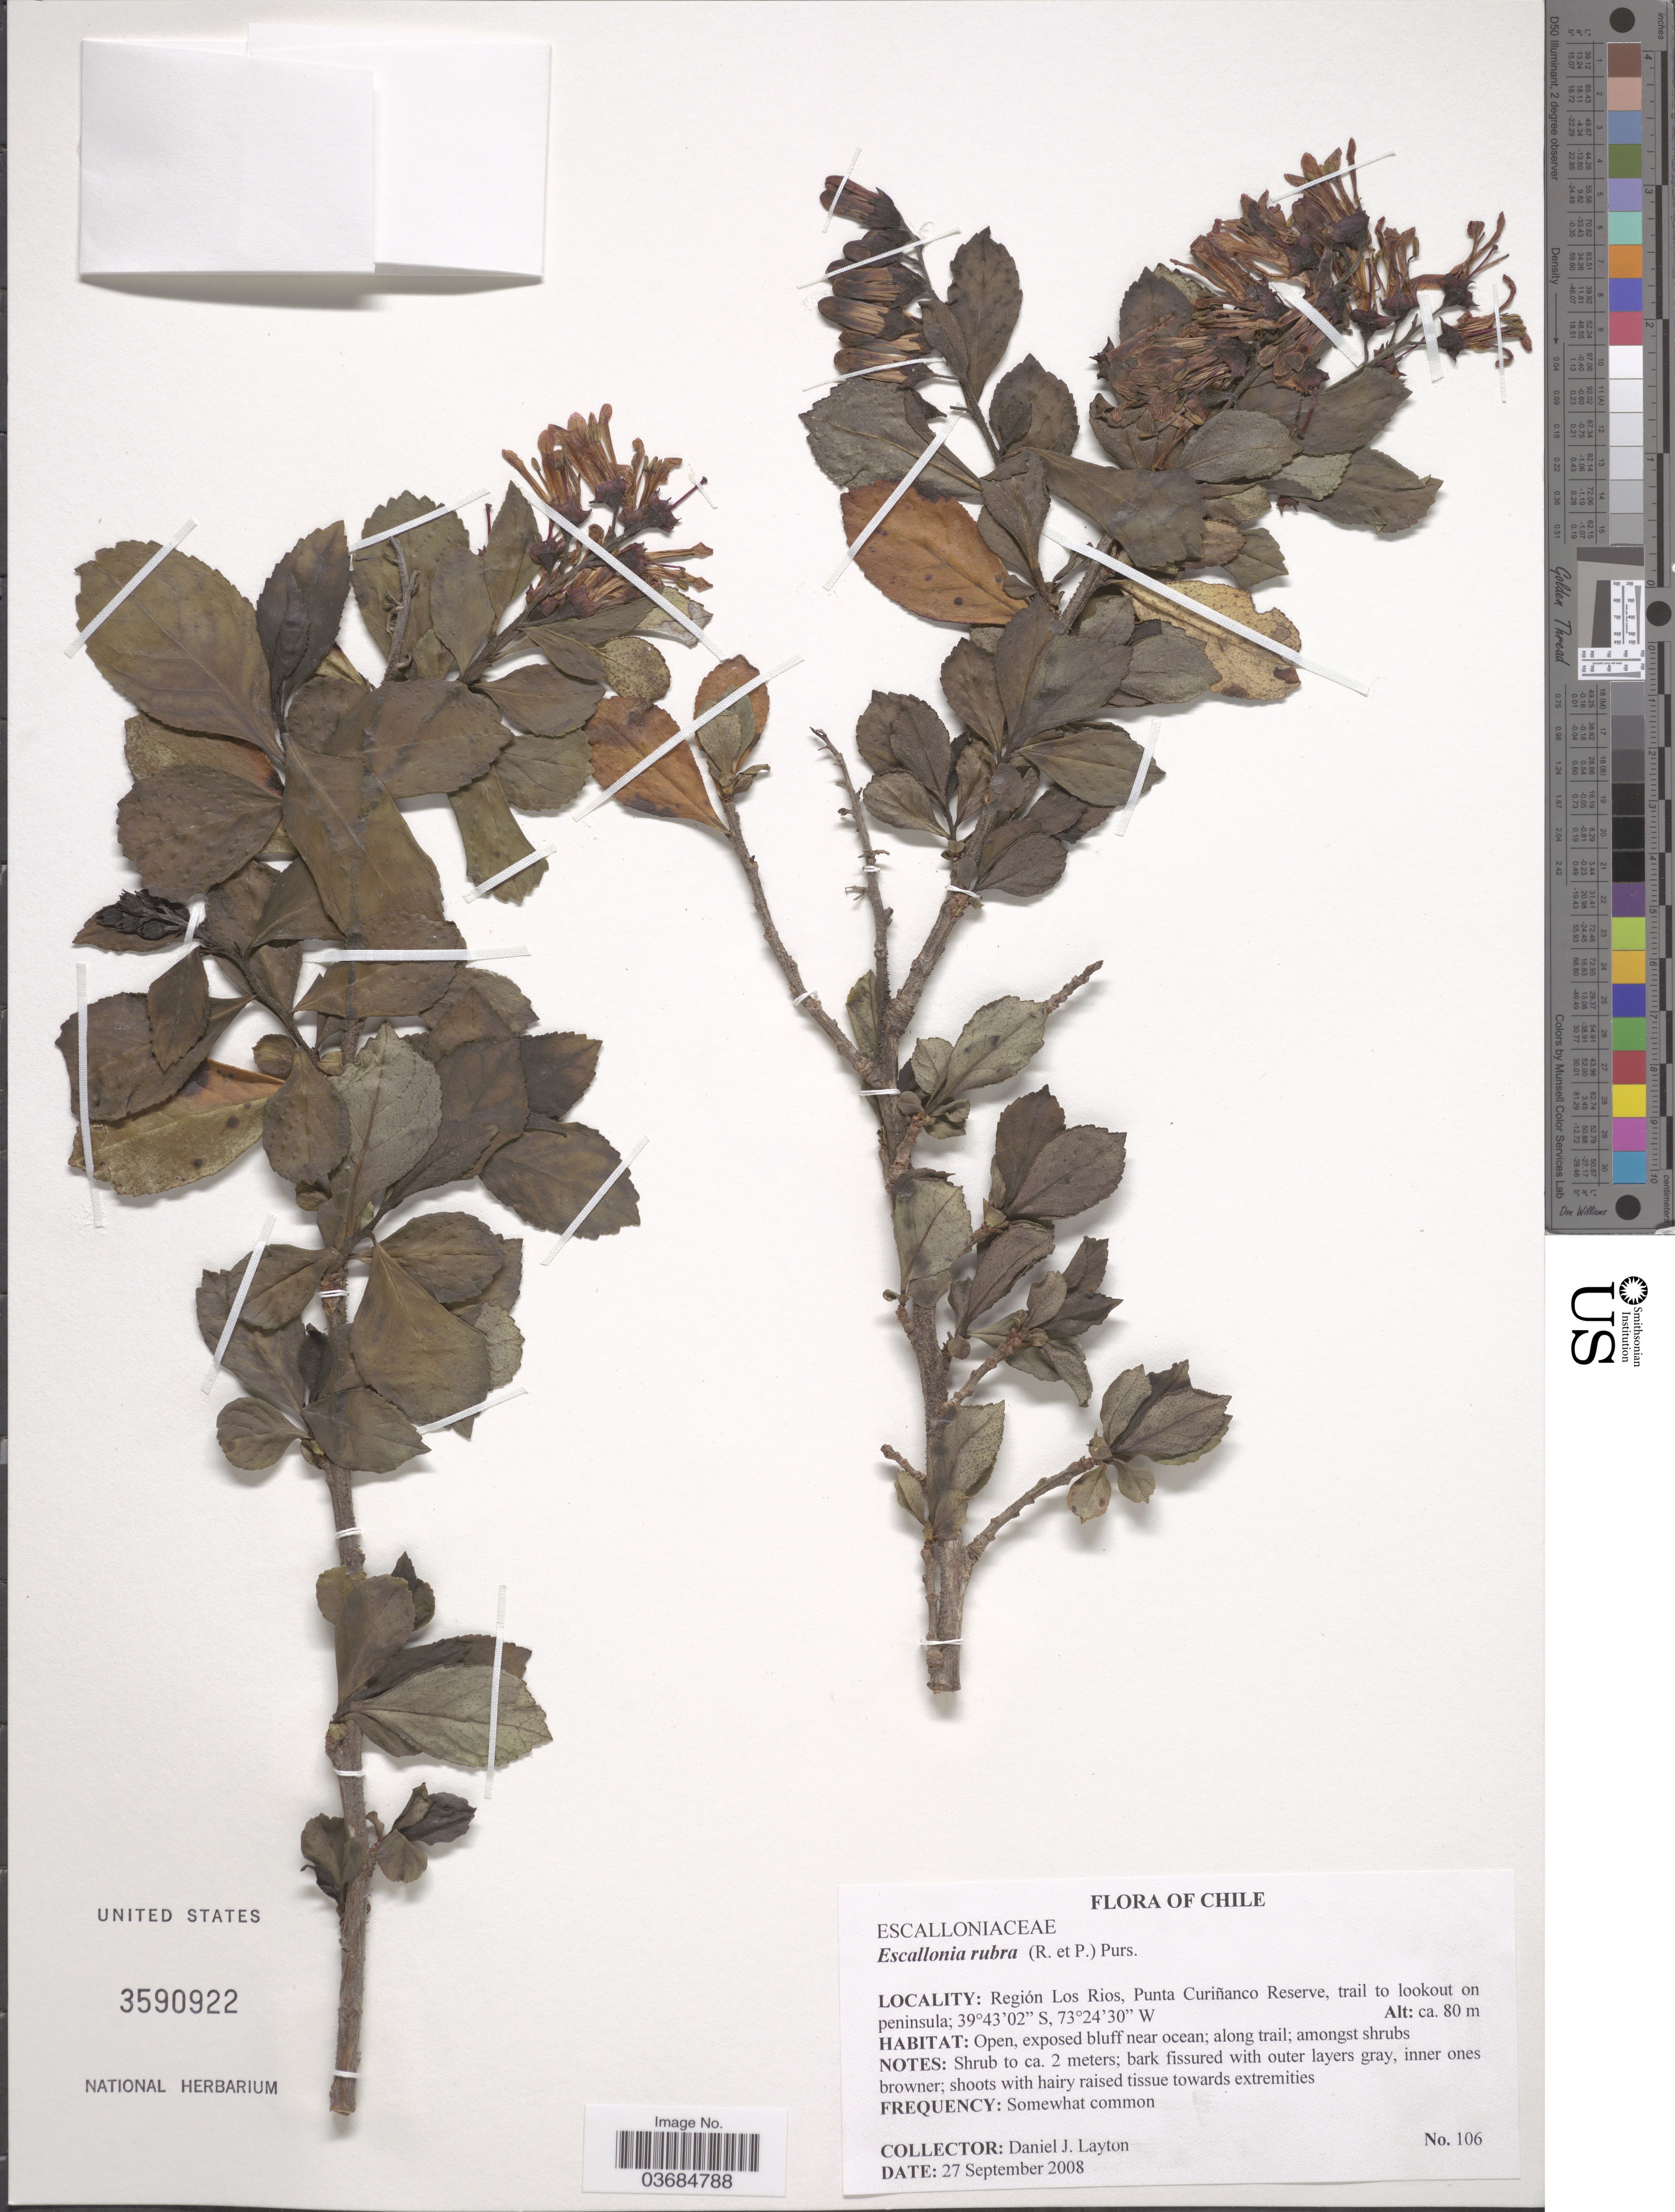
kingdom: Plantae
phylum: Tracheophyta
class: Magnoliopsida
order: Escalloniales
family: Escalloniaceae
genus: Escallonia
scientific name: Escallonia rubra var. rubra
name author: (Ruiz & Pav.) Pers.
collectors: D. J. Layton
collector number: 106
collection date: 2008-09-27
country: Chile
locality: Región Los Rios, Punta Curiñanco Reserve, trail to lookout on peninsula.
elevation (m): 80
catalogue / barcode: US 3590922